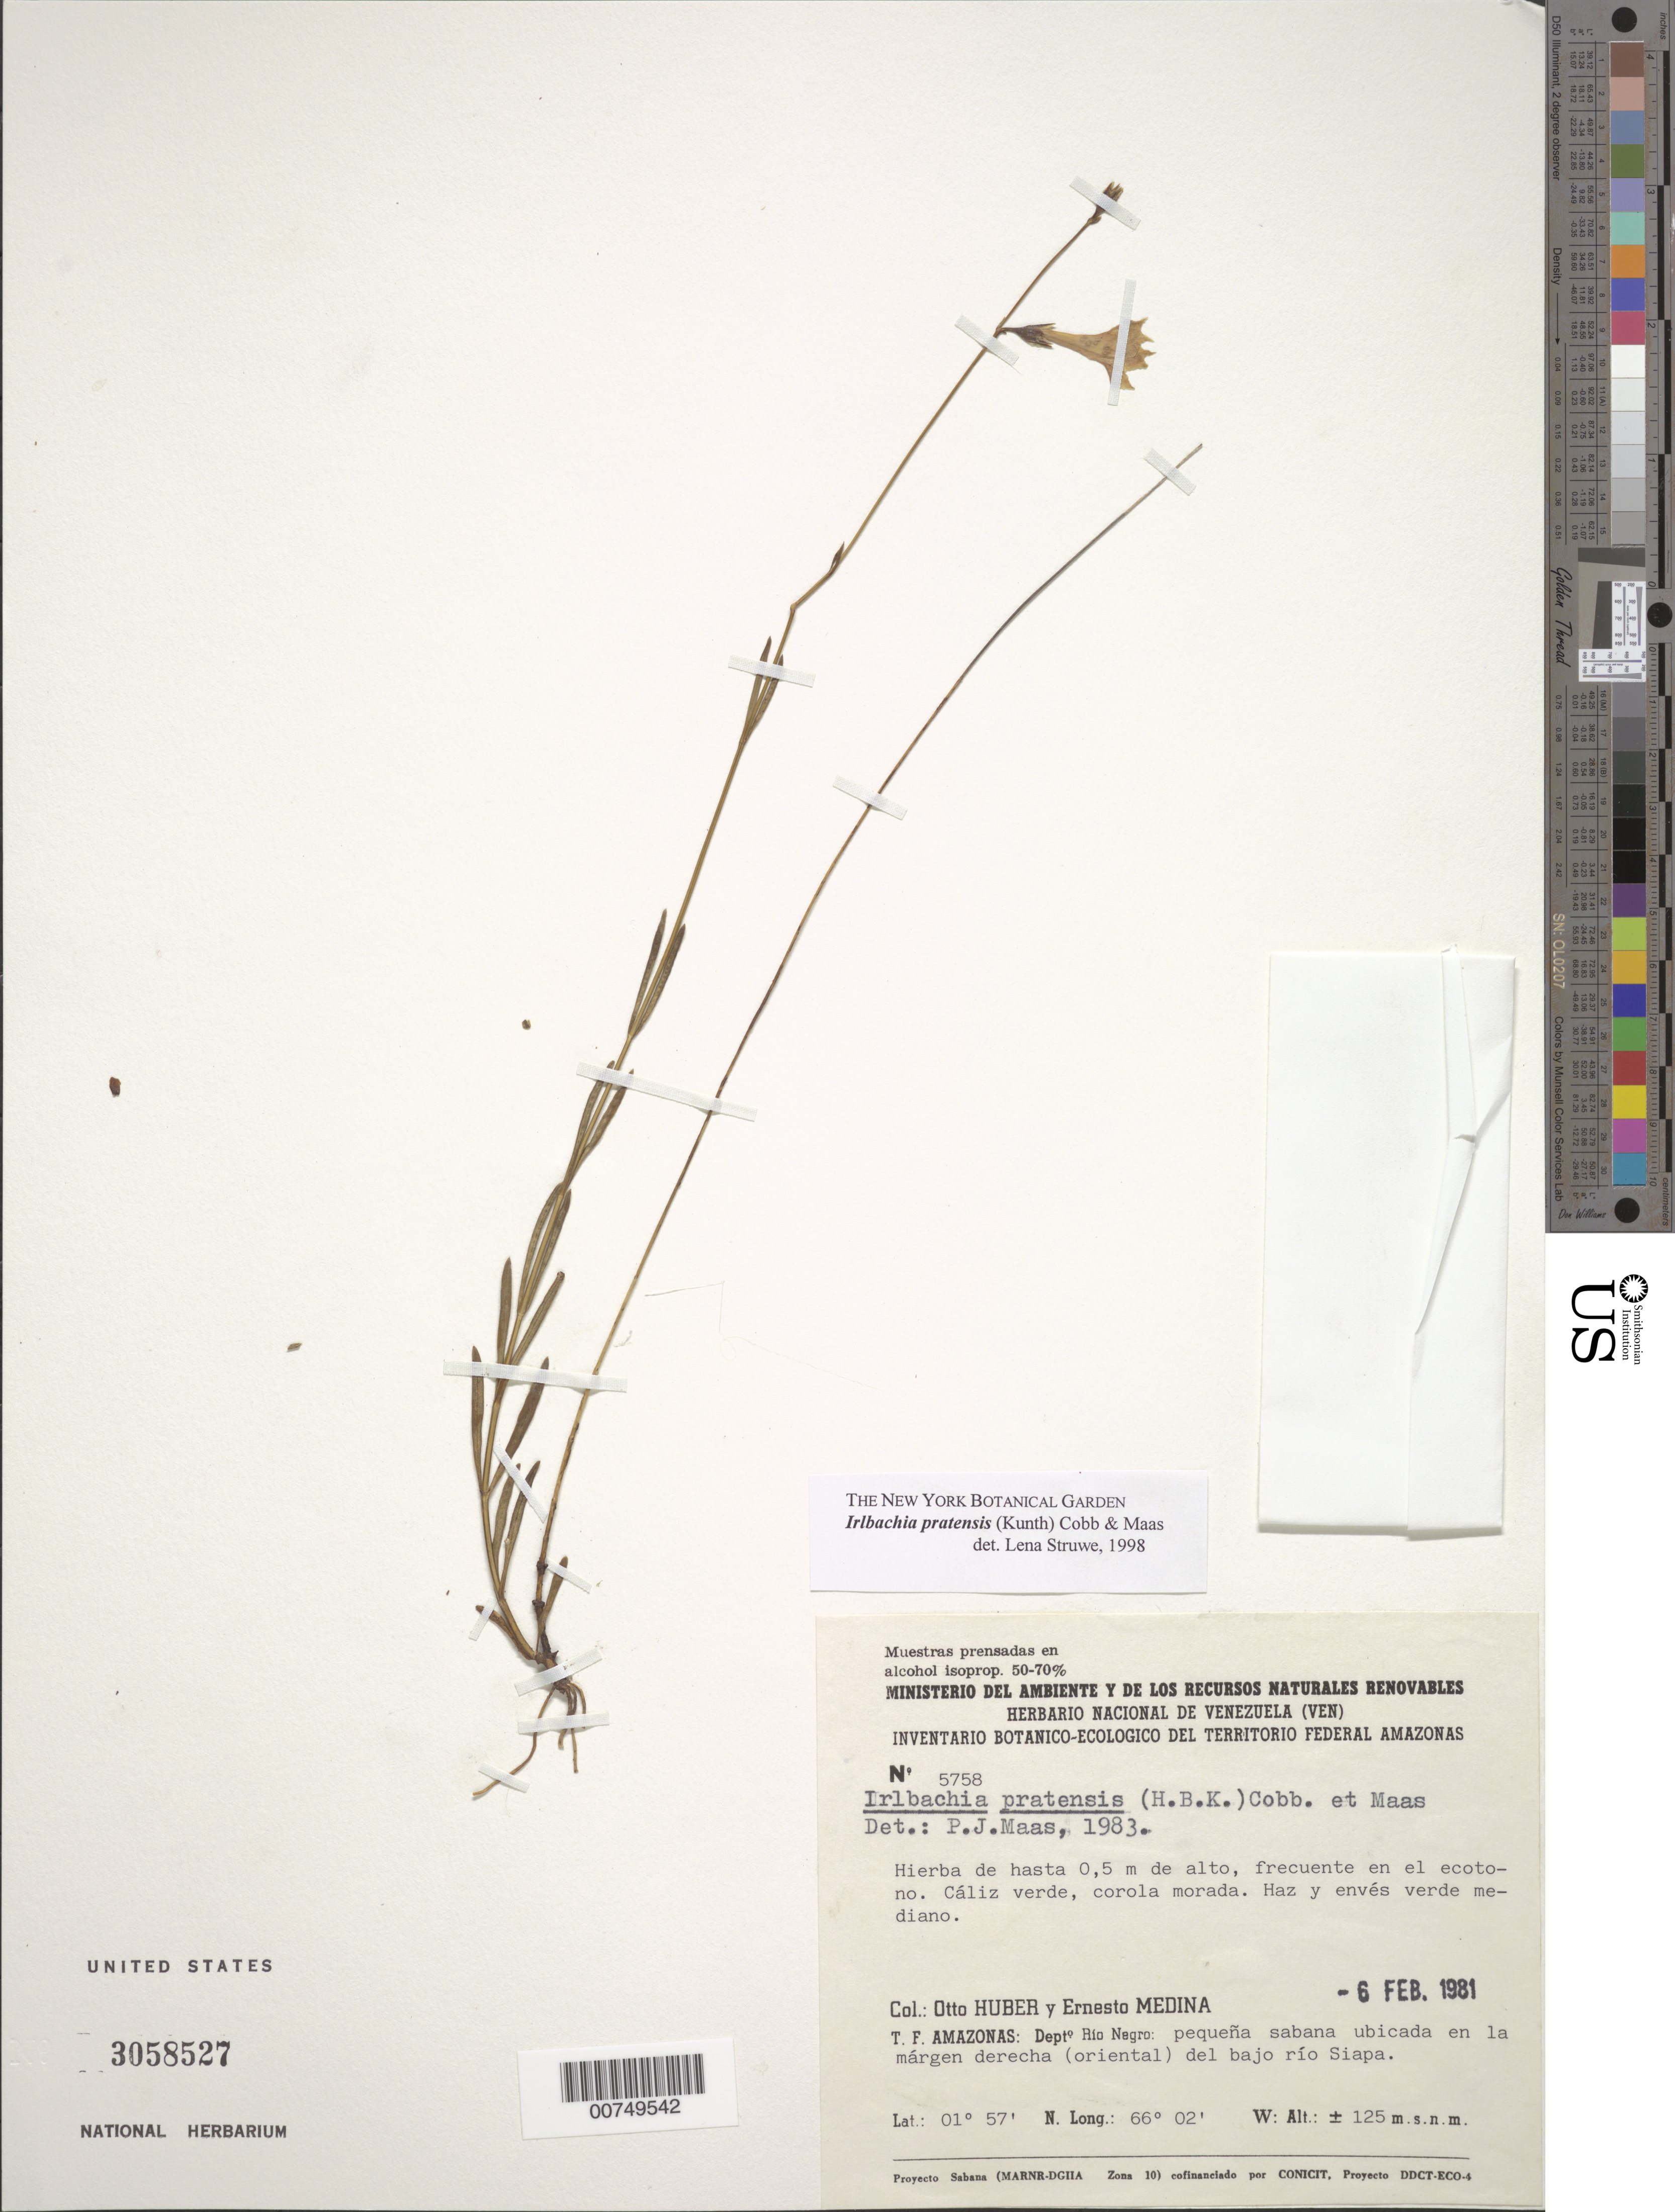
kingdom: Plantae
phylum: Tracheophyta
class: Magnoliopsida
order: Gentianales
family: Gentianaceae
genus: Irlbachia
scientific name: Irlbachia pratensis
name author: (Kunth) L. Cobb & Maas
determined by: Struwe, L.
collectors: O. Huber & E. Medina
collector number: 5758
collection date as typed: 6-Feb-81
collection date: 1981-02-06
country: Venezuela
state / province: Amazonas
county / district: Río Negro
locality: Río Siapa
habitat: Pequena sabana ubidaca en la margen derecha (oriental) del bajo rio; en el ecotono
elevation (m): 125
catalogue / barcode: US 3058527